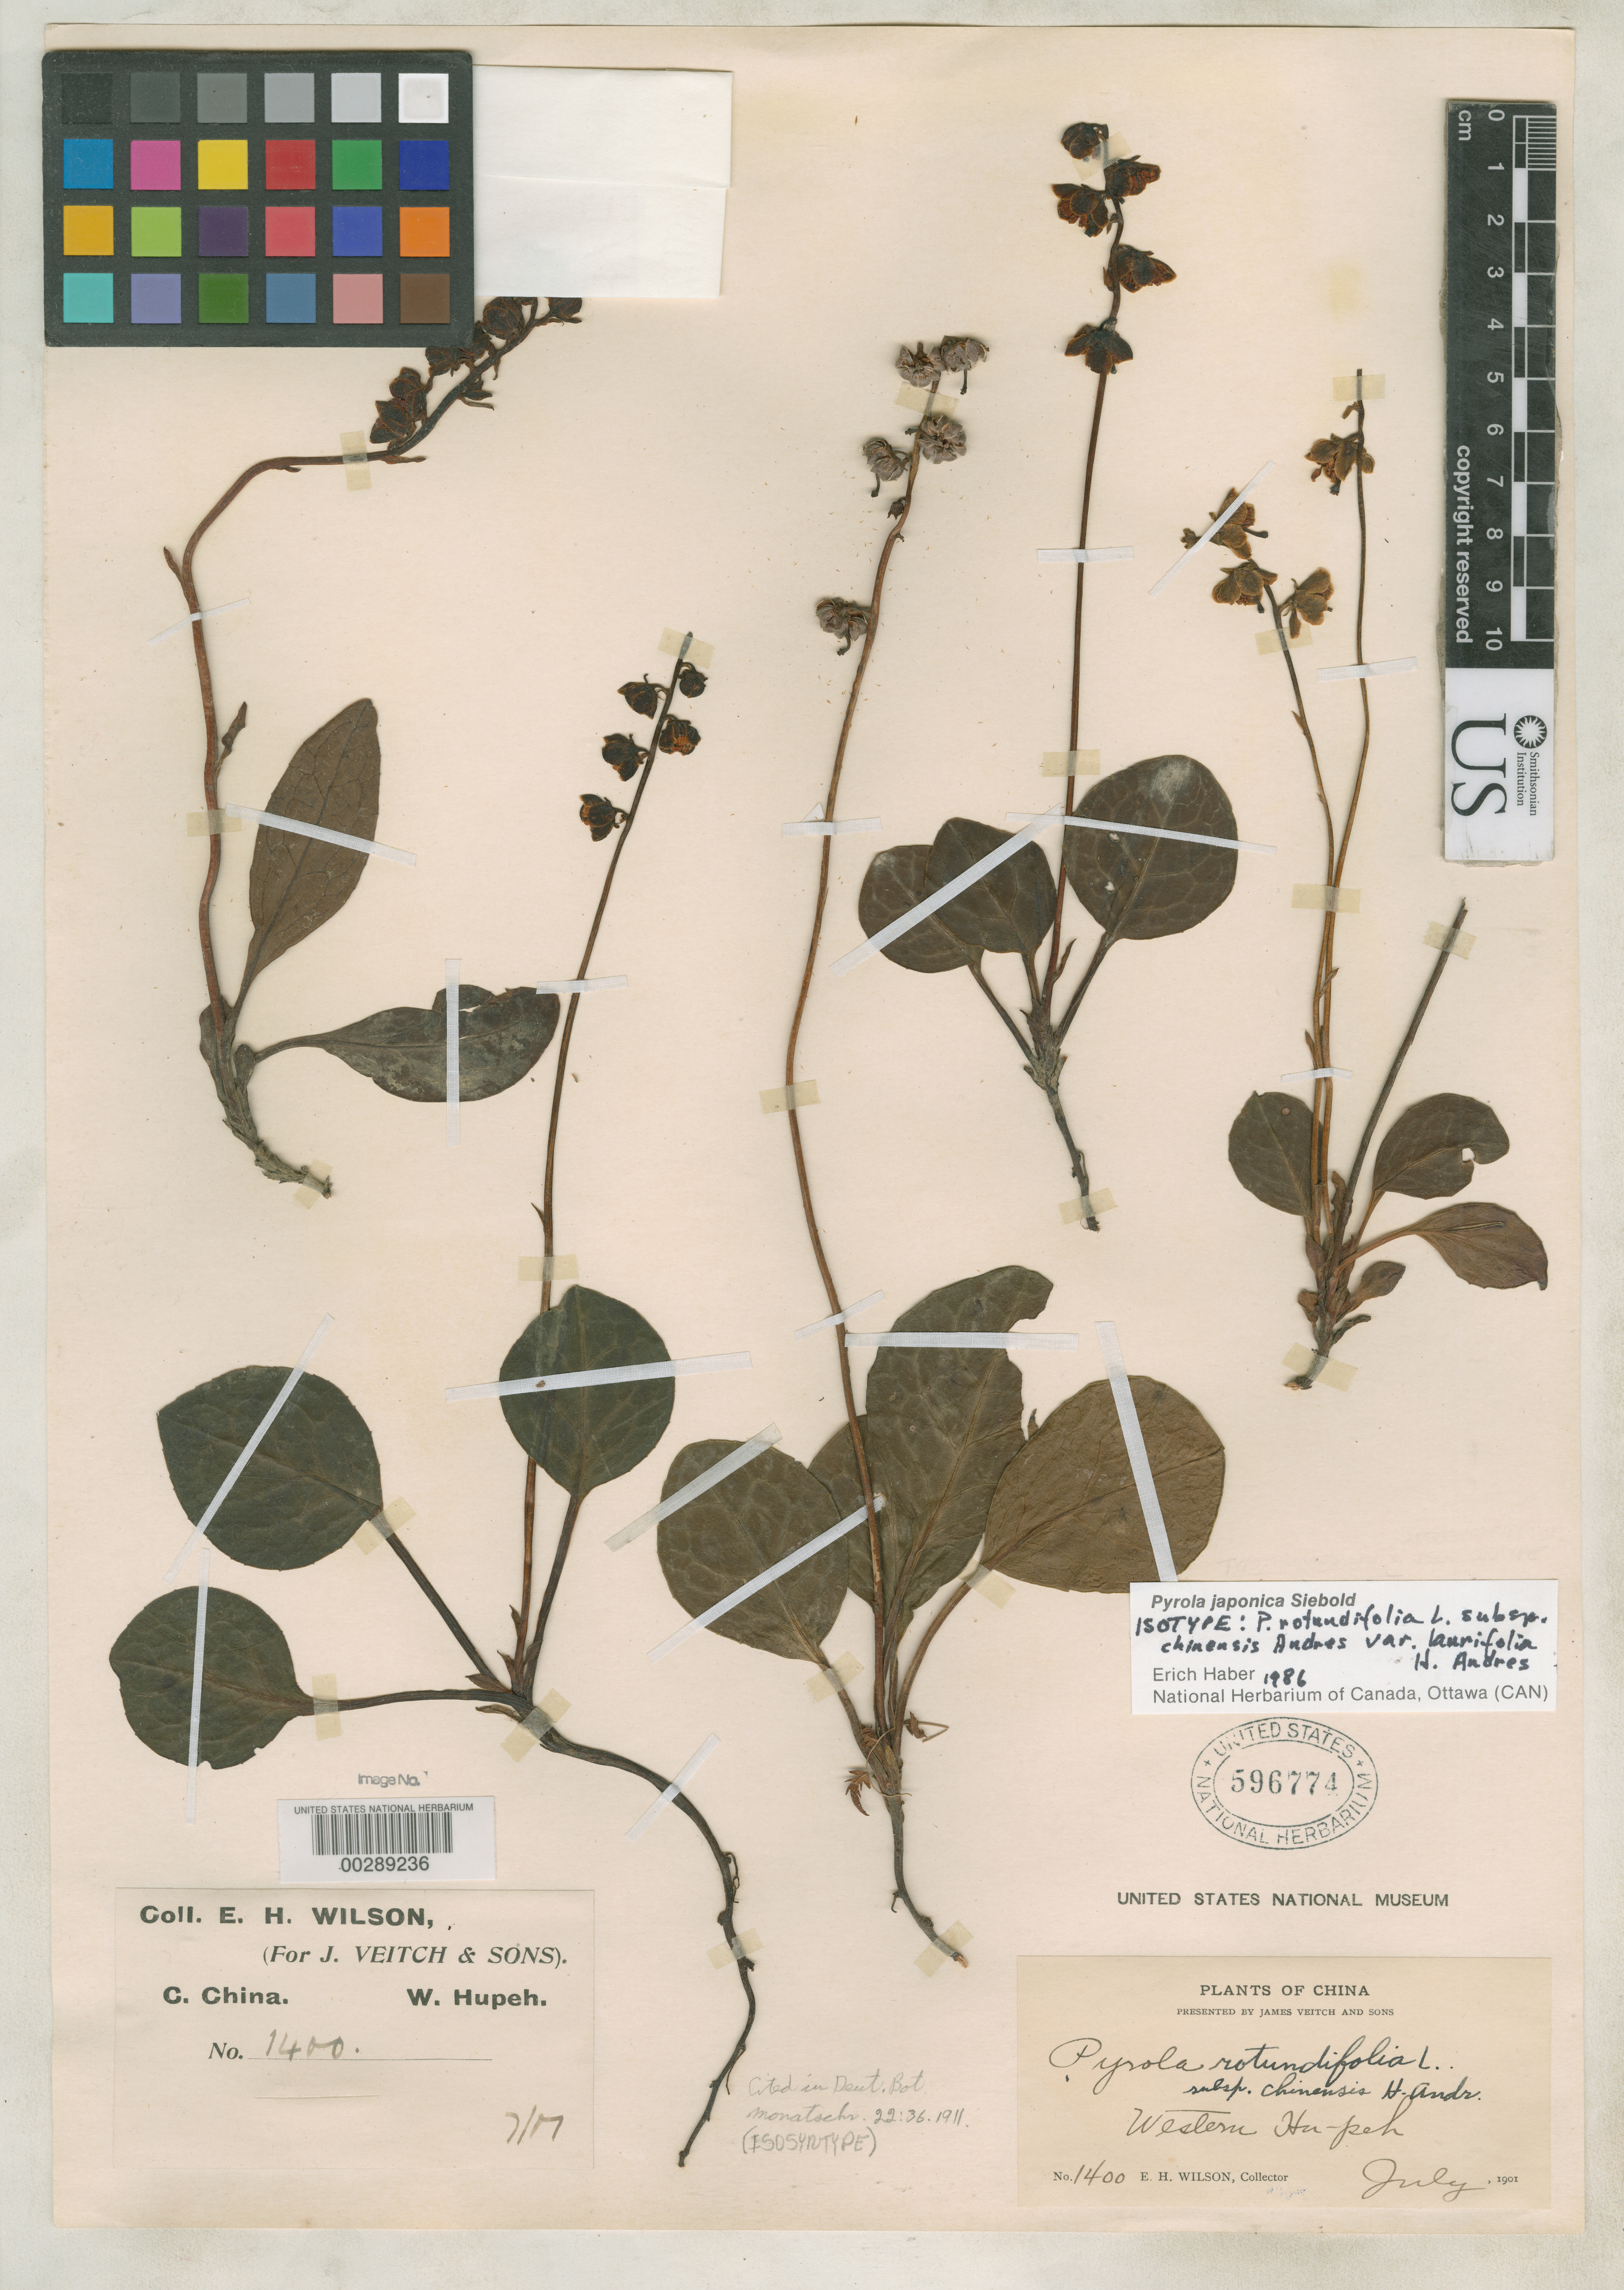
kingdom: Plantae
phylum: Tracheophyta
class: Magnoliopsida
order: Ericales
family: Ericaceae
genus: Pyrola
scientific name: Pyrola rotundifolia subsp. chinensis var. laurifolia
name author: Andres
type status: Syntype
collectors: E. H. Wilson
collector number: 1400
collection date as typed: Jul 1901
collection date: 1901-07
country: China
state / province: Hubei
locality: Western Hupeh.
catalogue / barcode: US 596774